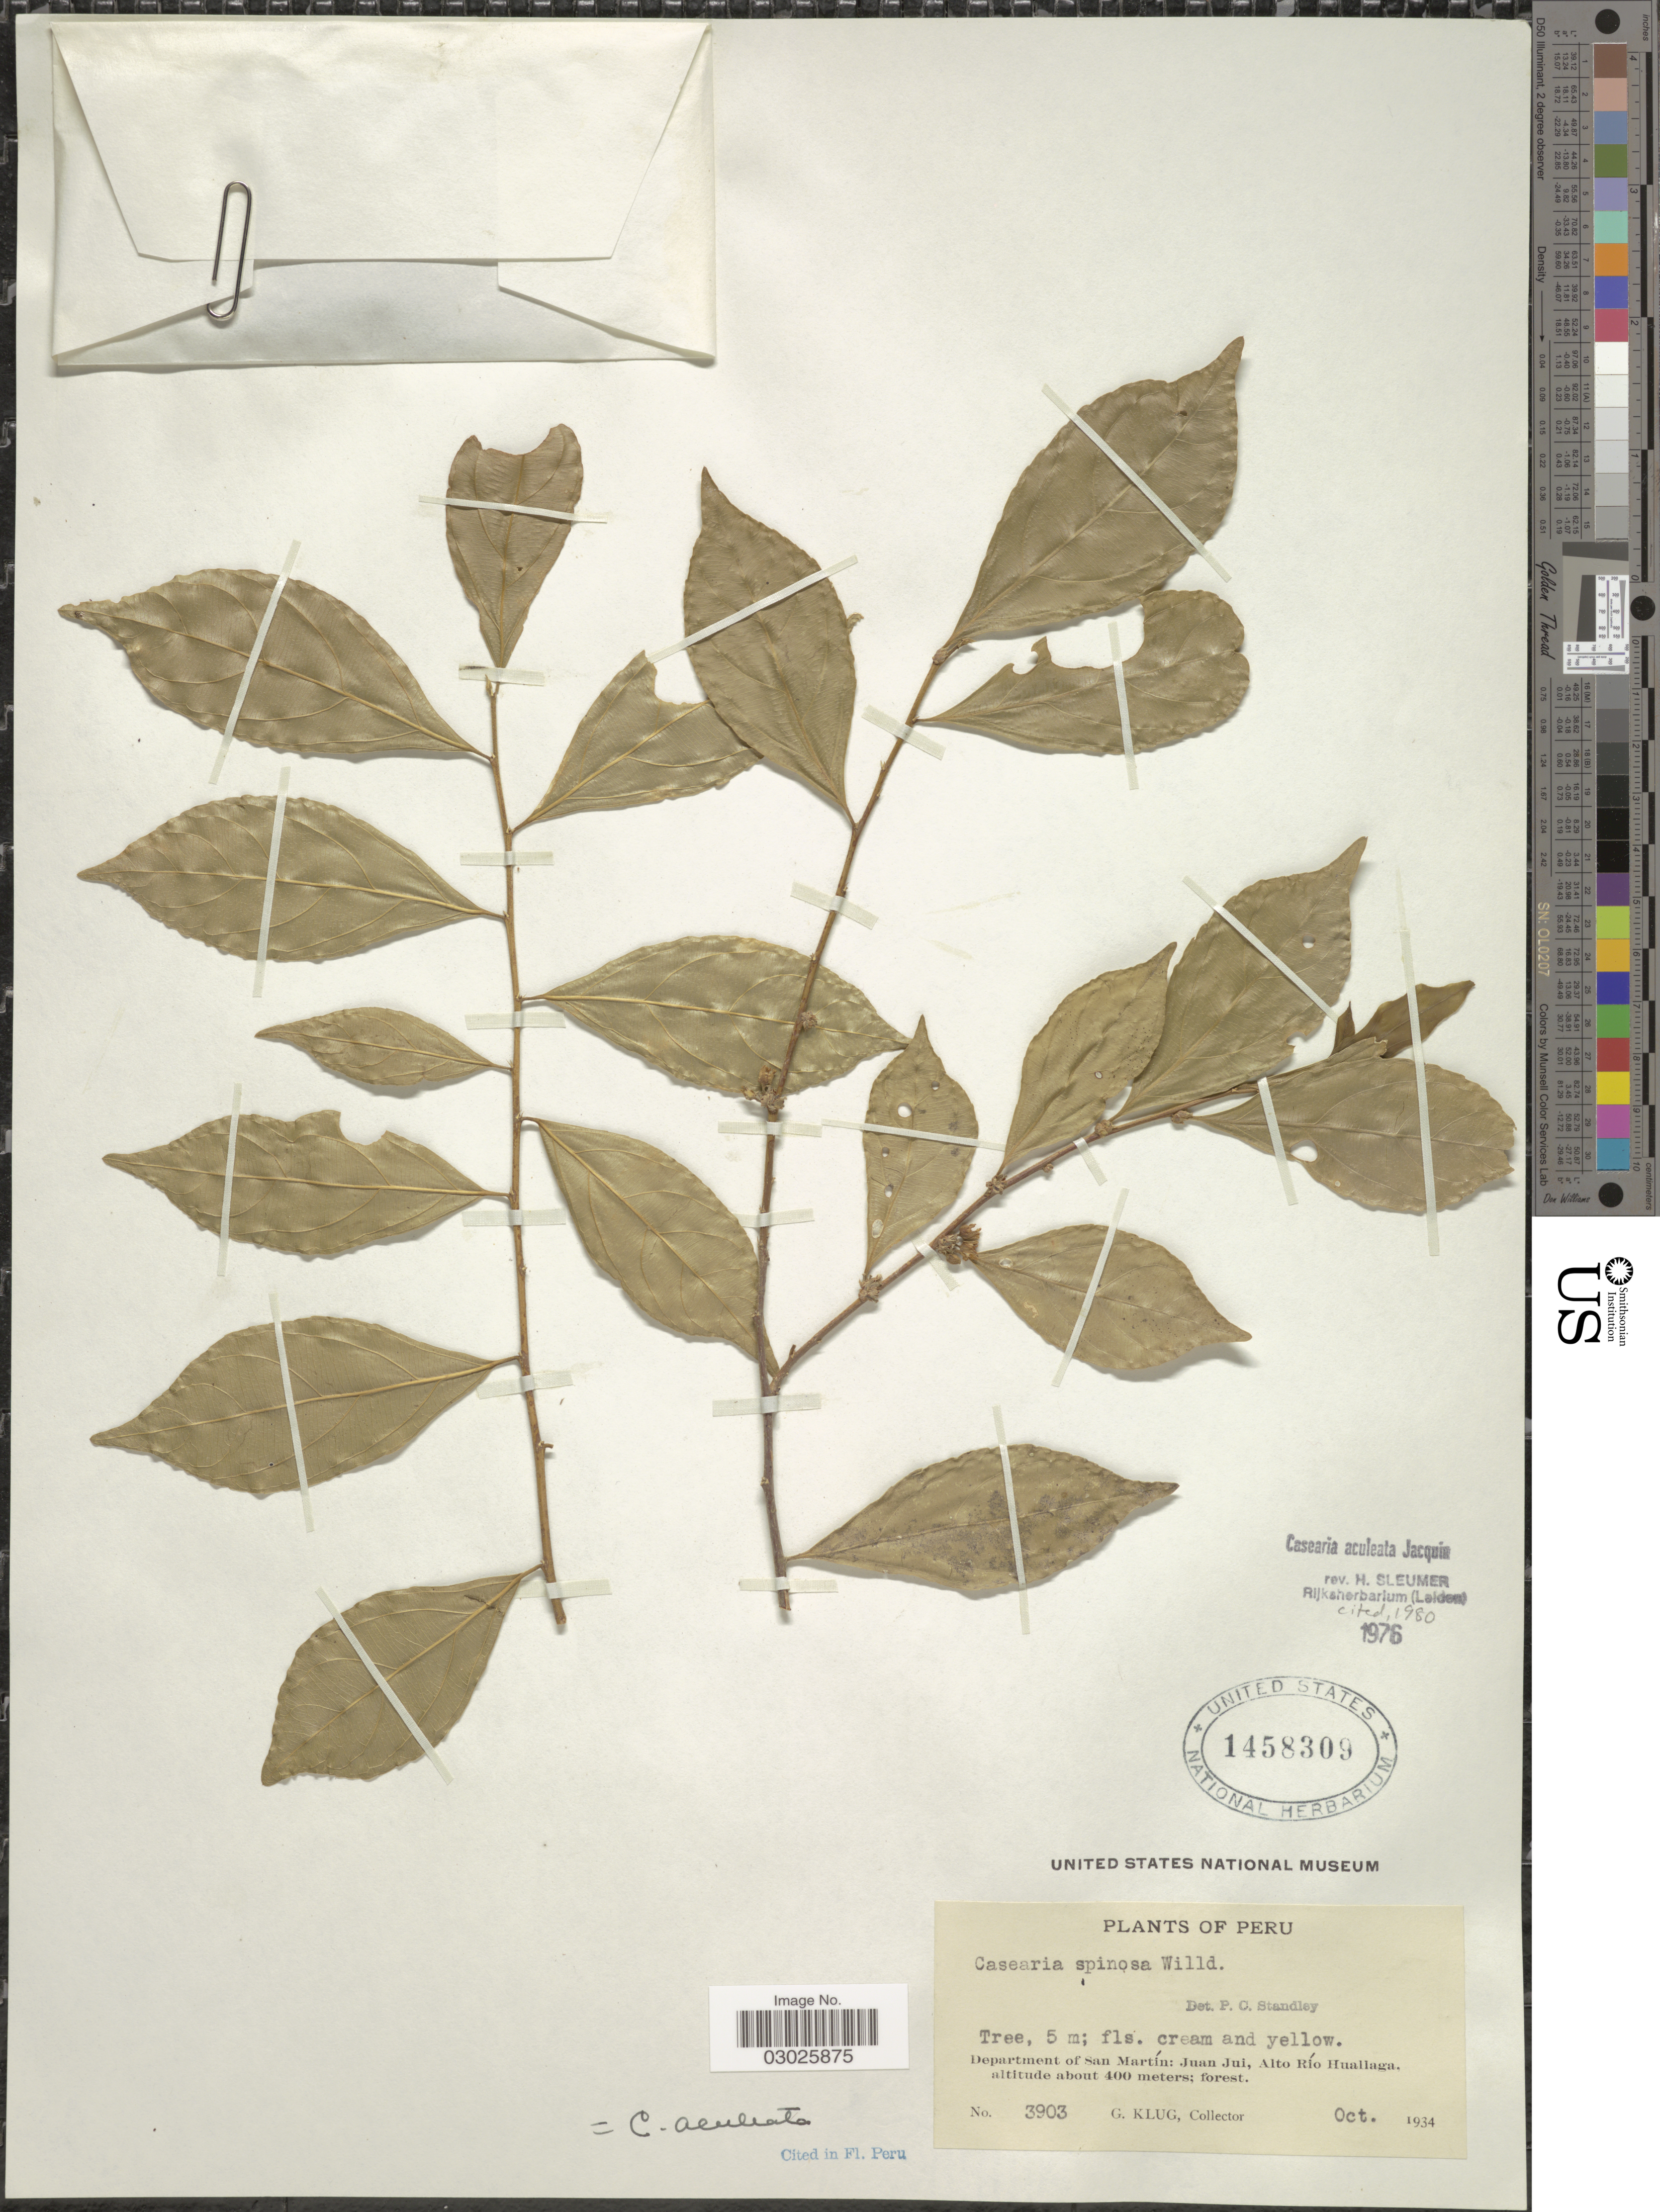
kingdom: Plantae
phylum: Tracheophyta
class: Magnoliopsida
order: Malpighiales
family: Salicaceae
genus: Casearia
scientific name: Casearia aculeata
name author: Jacq.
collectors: G. Klug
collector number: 3903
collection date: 1934-10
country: Peru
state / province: San Martín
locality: Department of San Martín: Juan Jui, Alto Río Huallaga.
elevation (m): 400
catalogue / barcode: US 1458309